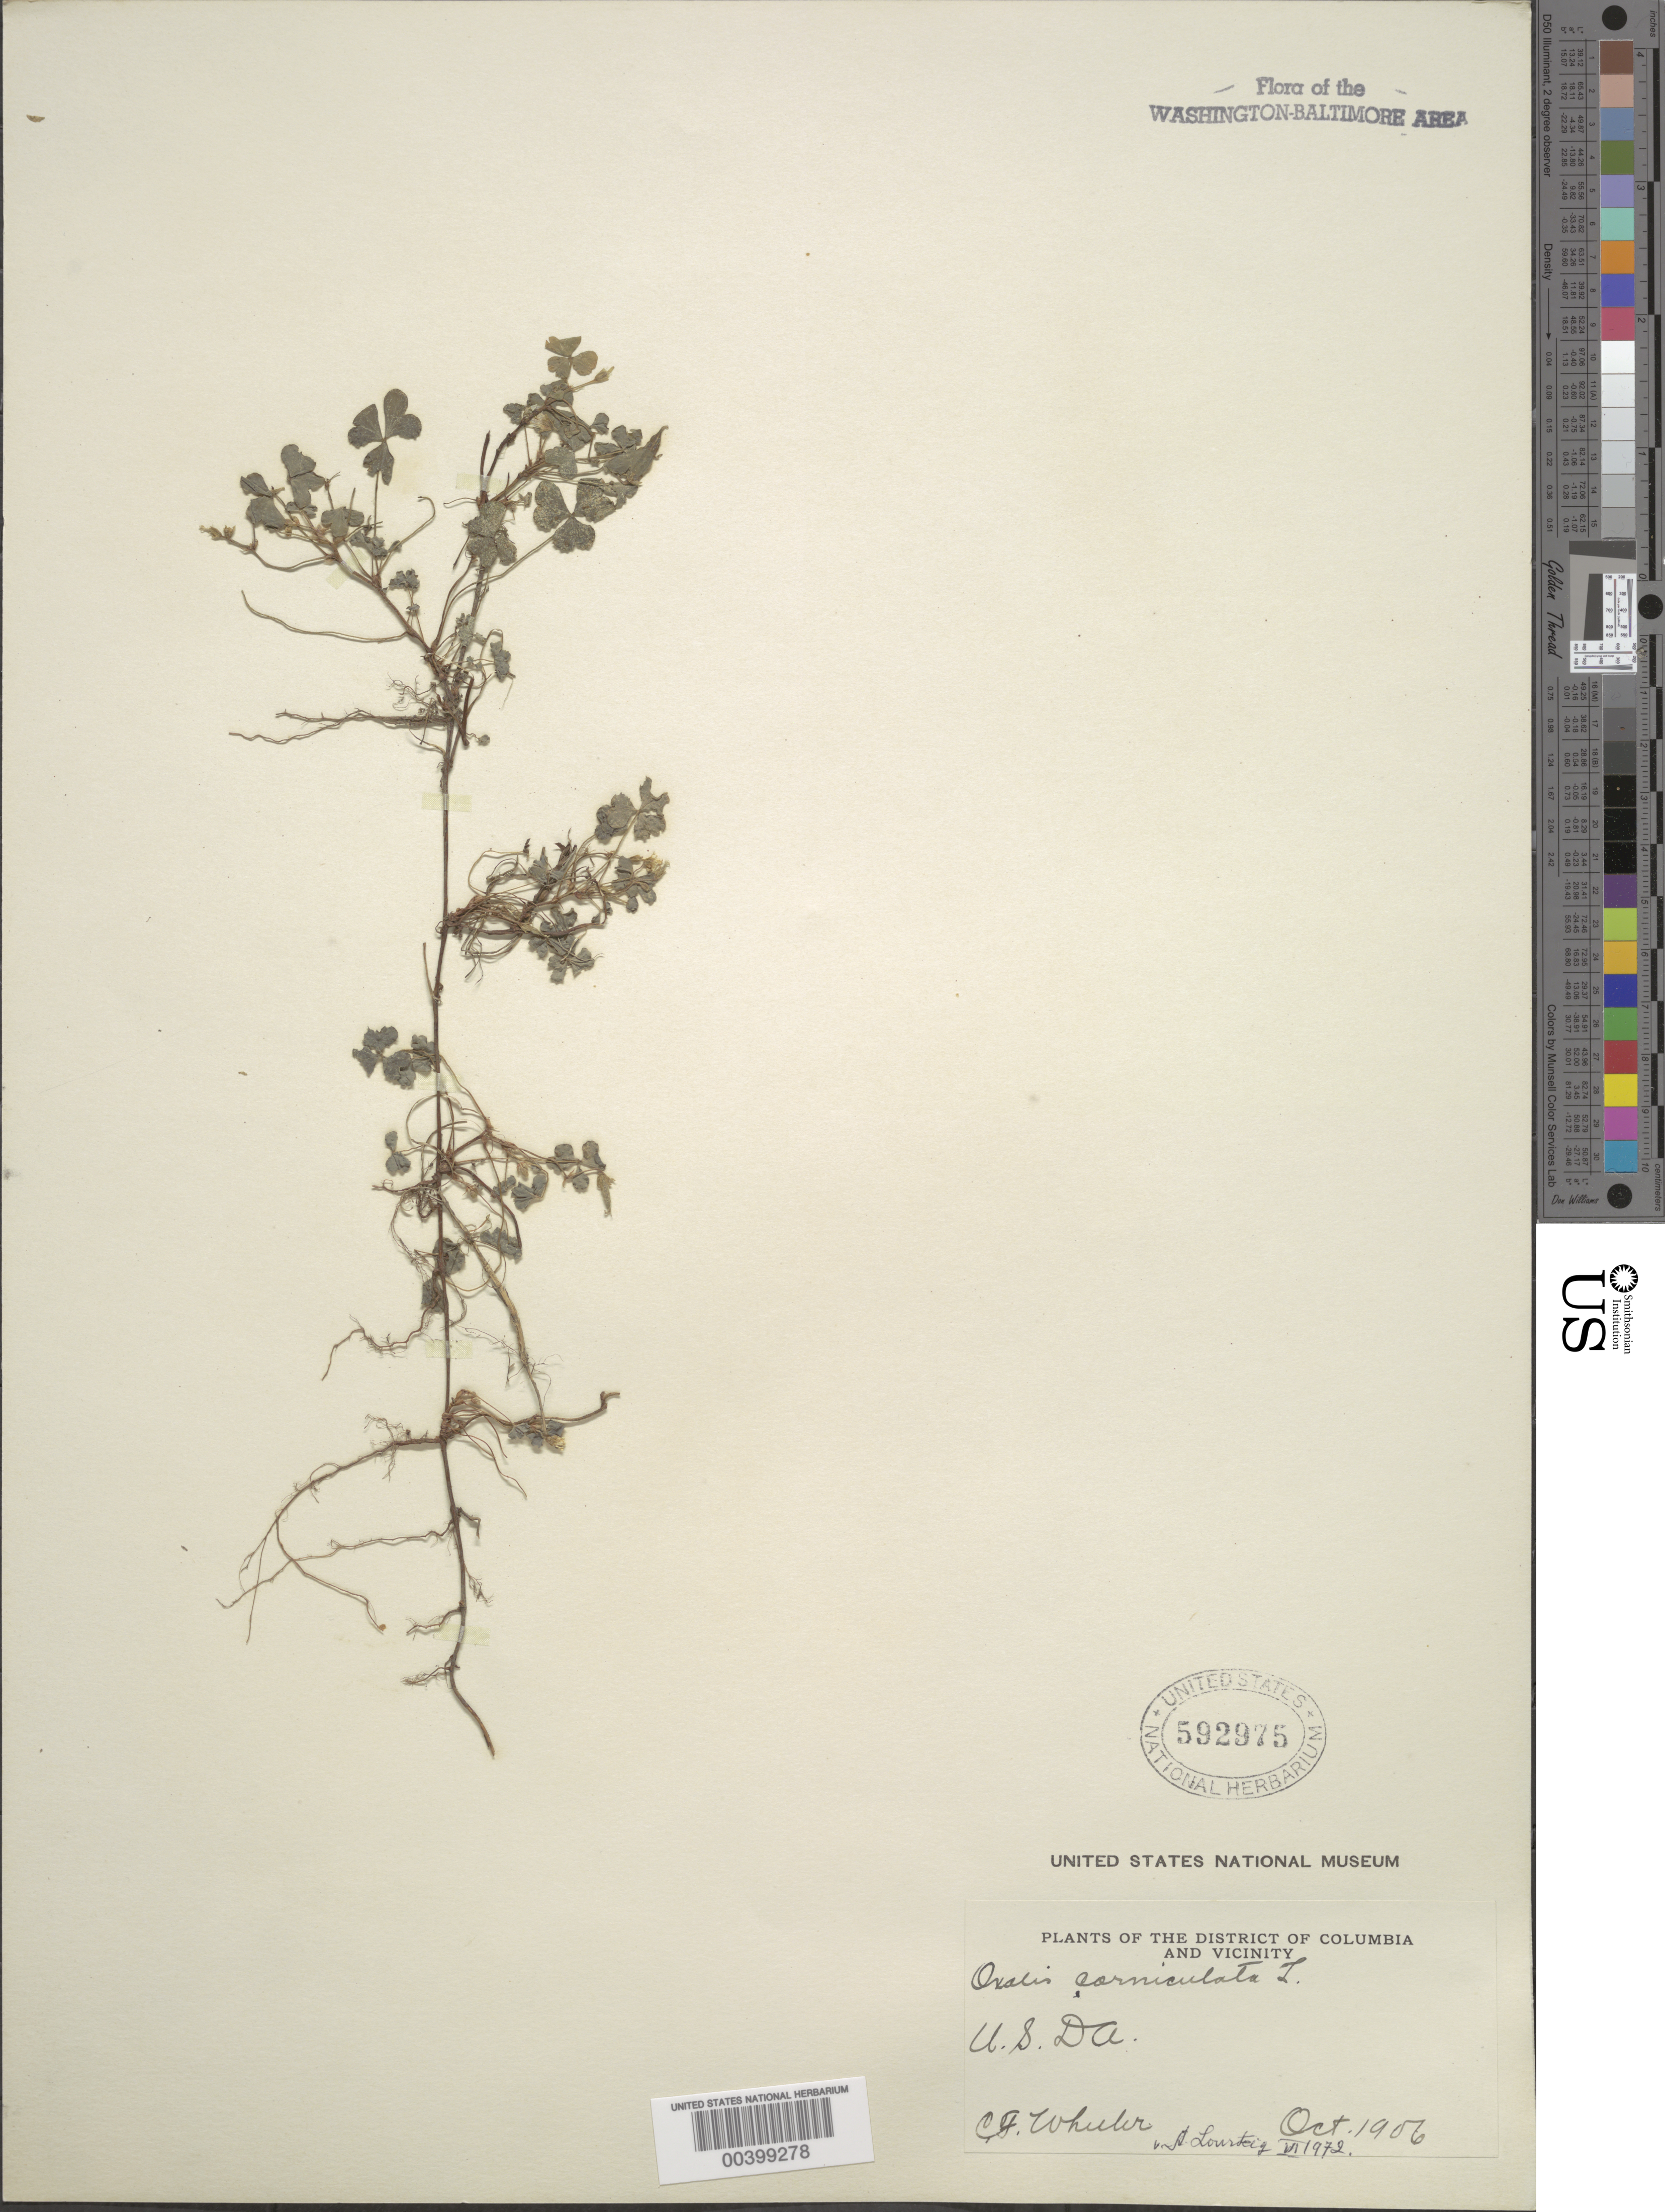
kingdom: Plantae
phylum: Tracheophyta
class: Magnoliopsida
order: Oxalidales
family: Oxalidaceae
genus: Oxalis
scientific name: Oxalis corniculata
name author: L.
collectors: C. Wheeler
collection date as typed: Oct 1906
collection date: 1906-10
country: United States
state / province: District of Columbia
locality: U.S.D.A.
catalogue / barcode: US 592975